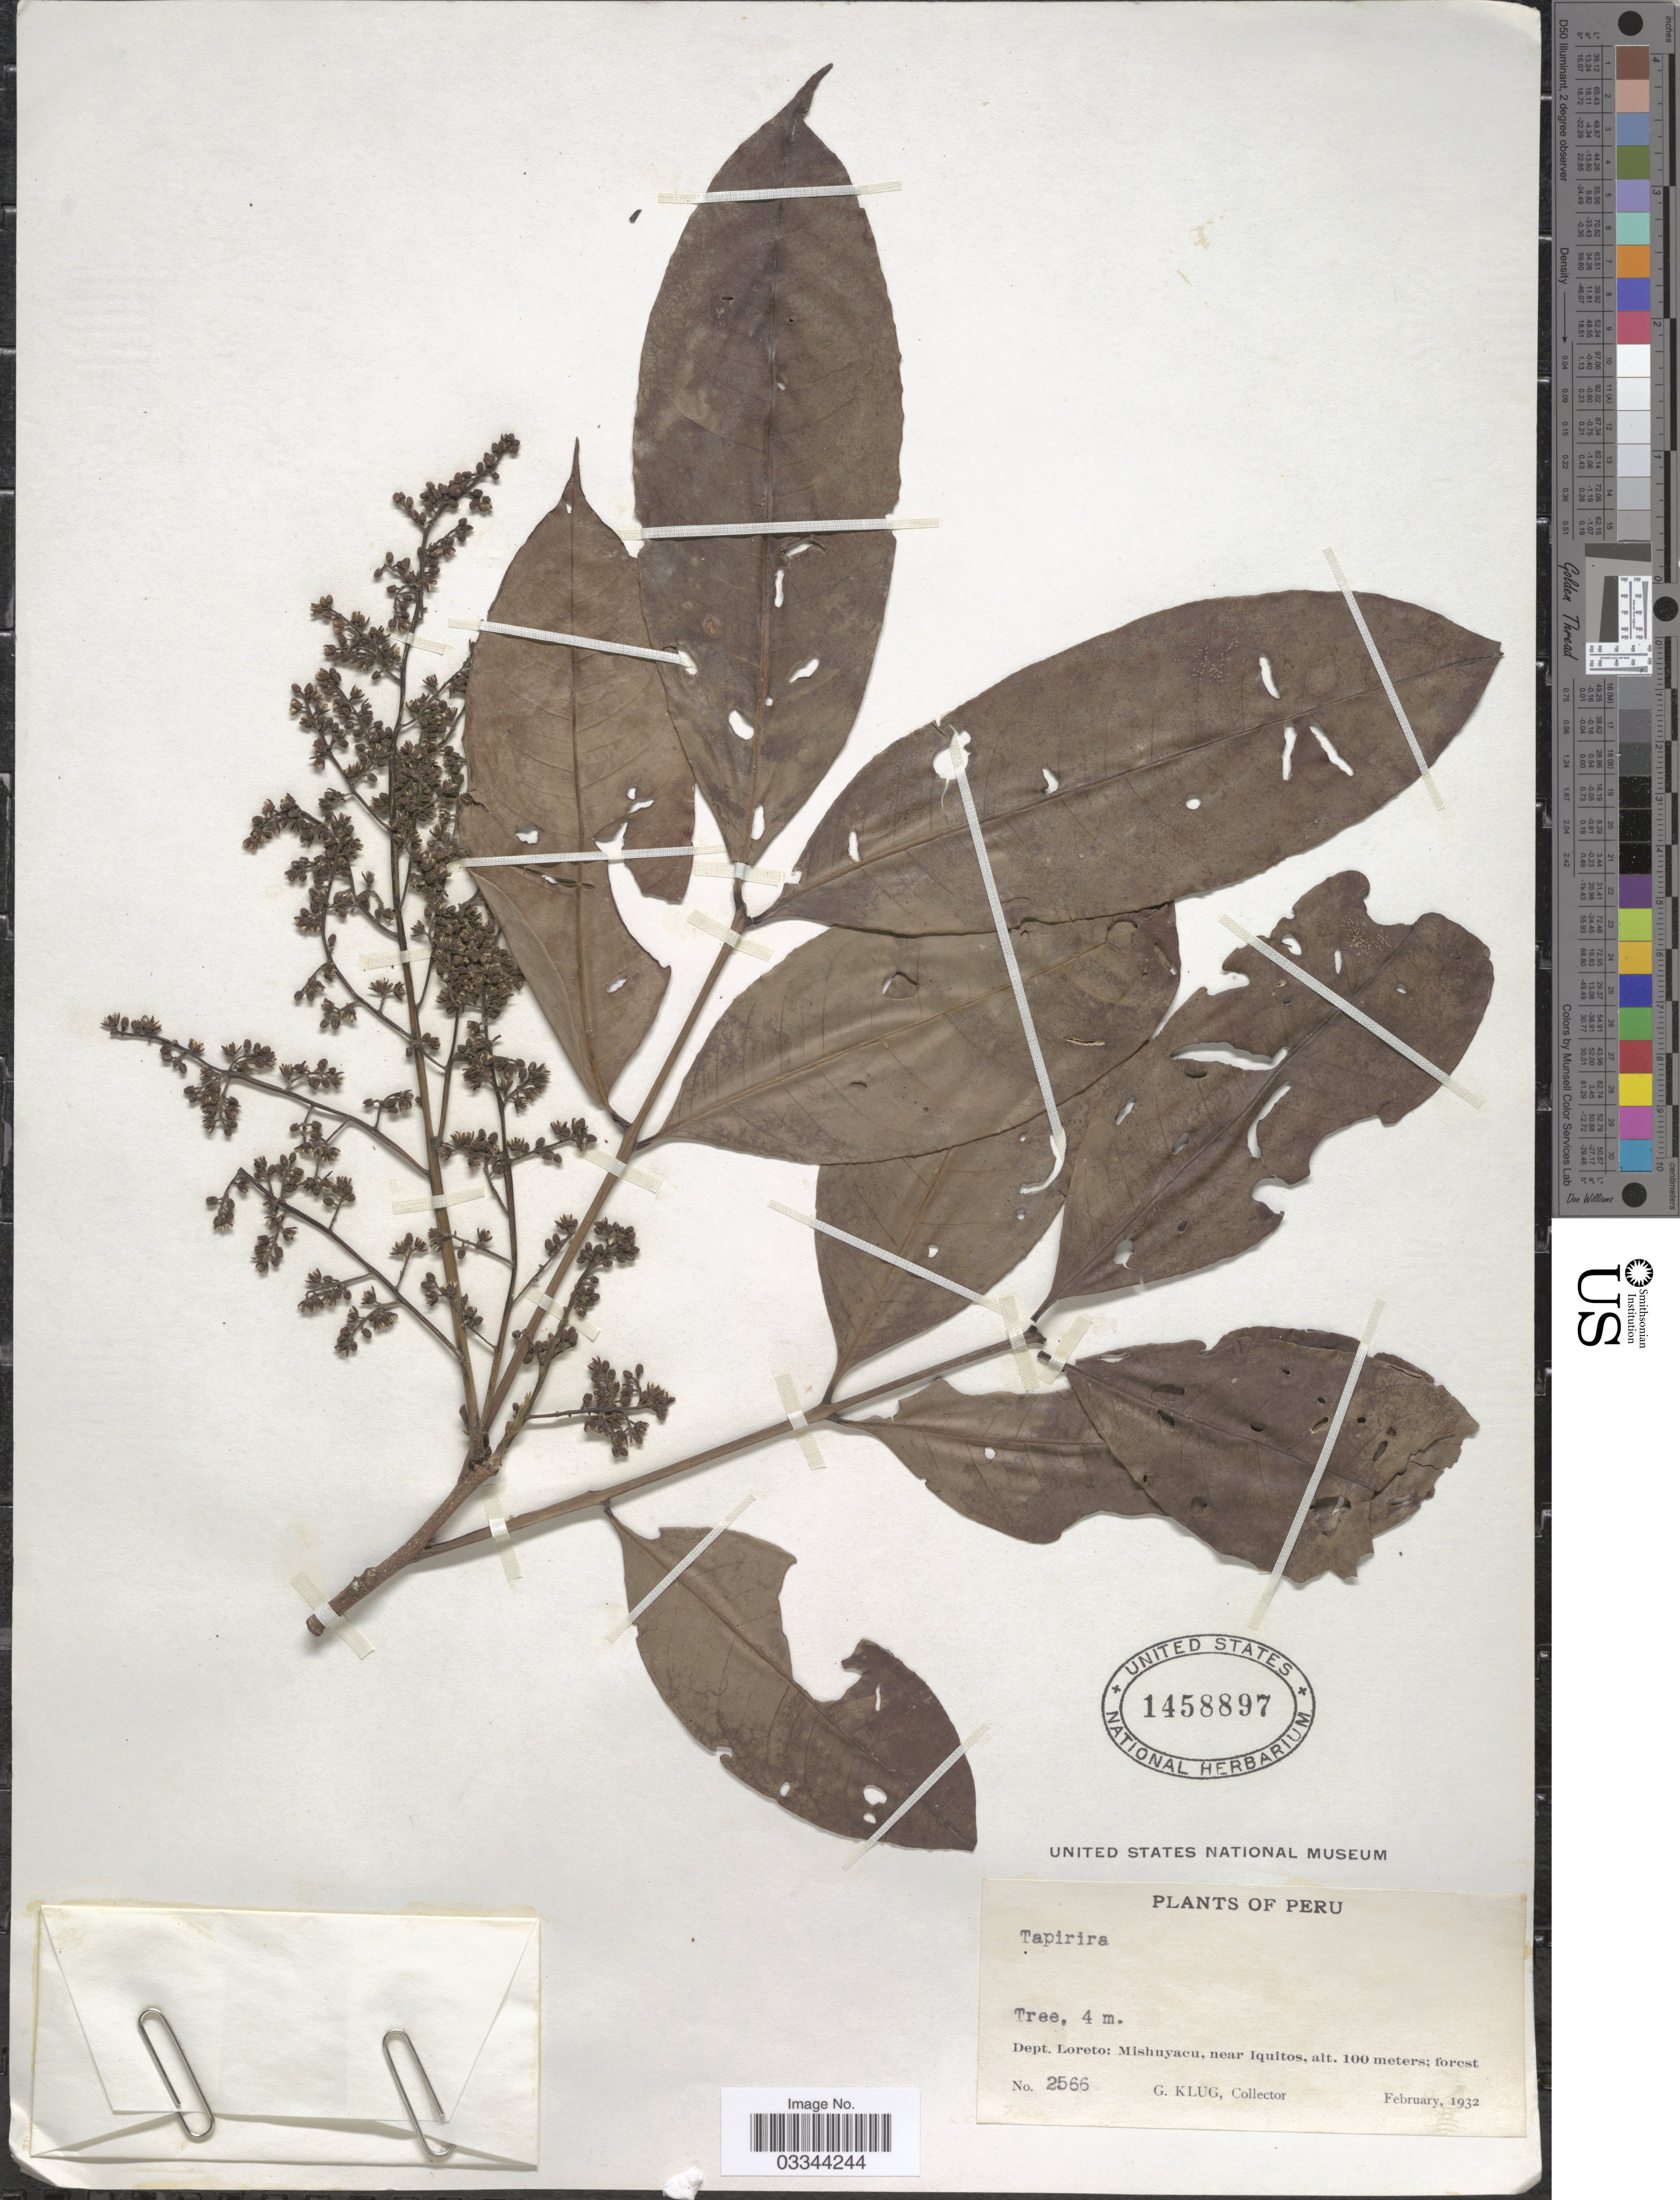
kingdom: Plantae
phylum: Tracheophyta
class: Magnoliopsida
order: Sapindales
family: Meliaceae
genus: Trichilia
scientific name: Trichilia micrantha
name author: Benth.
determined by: Pennington, T. D., (K)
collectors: G. Klug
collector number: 2566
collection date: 1932-02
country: Peru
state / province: Loreto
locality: Dept. Loreto: Mishuyacu, near Iquitos.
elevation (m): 100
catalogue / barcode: US 1458897